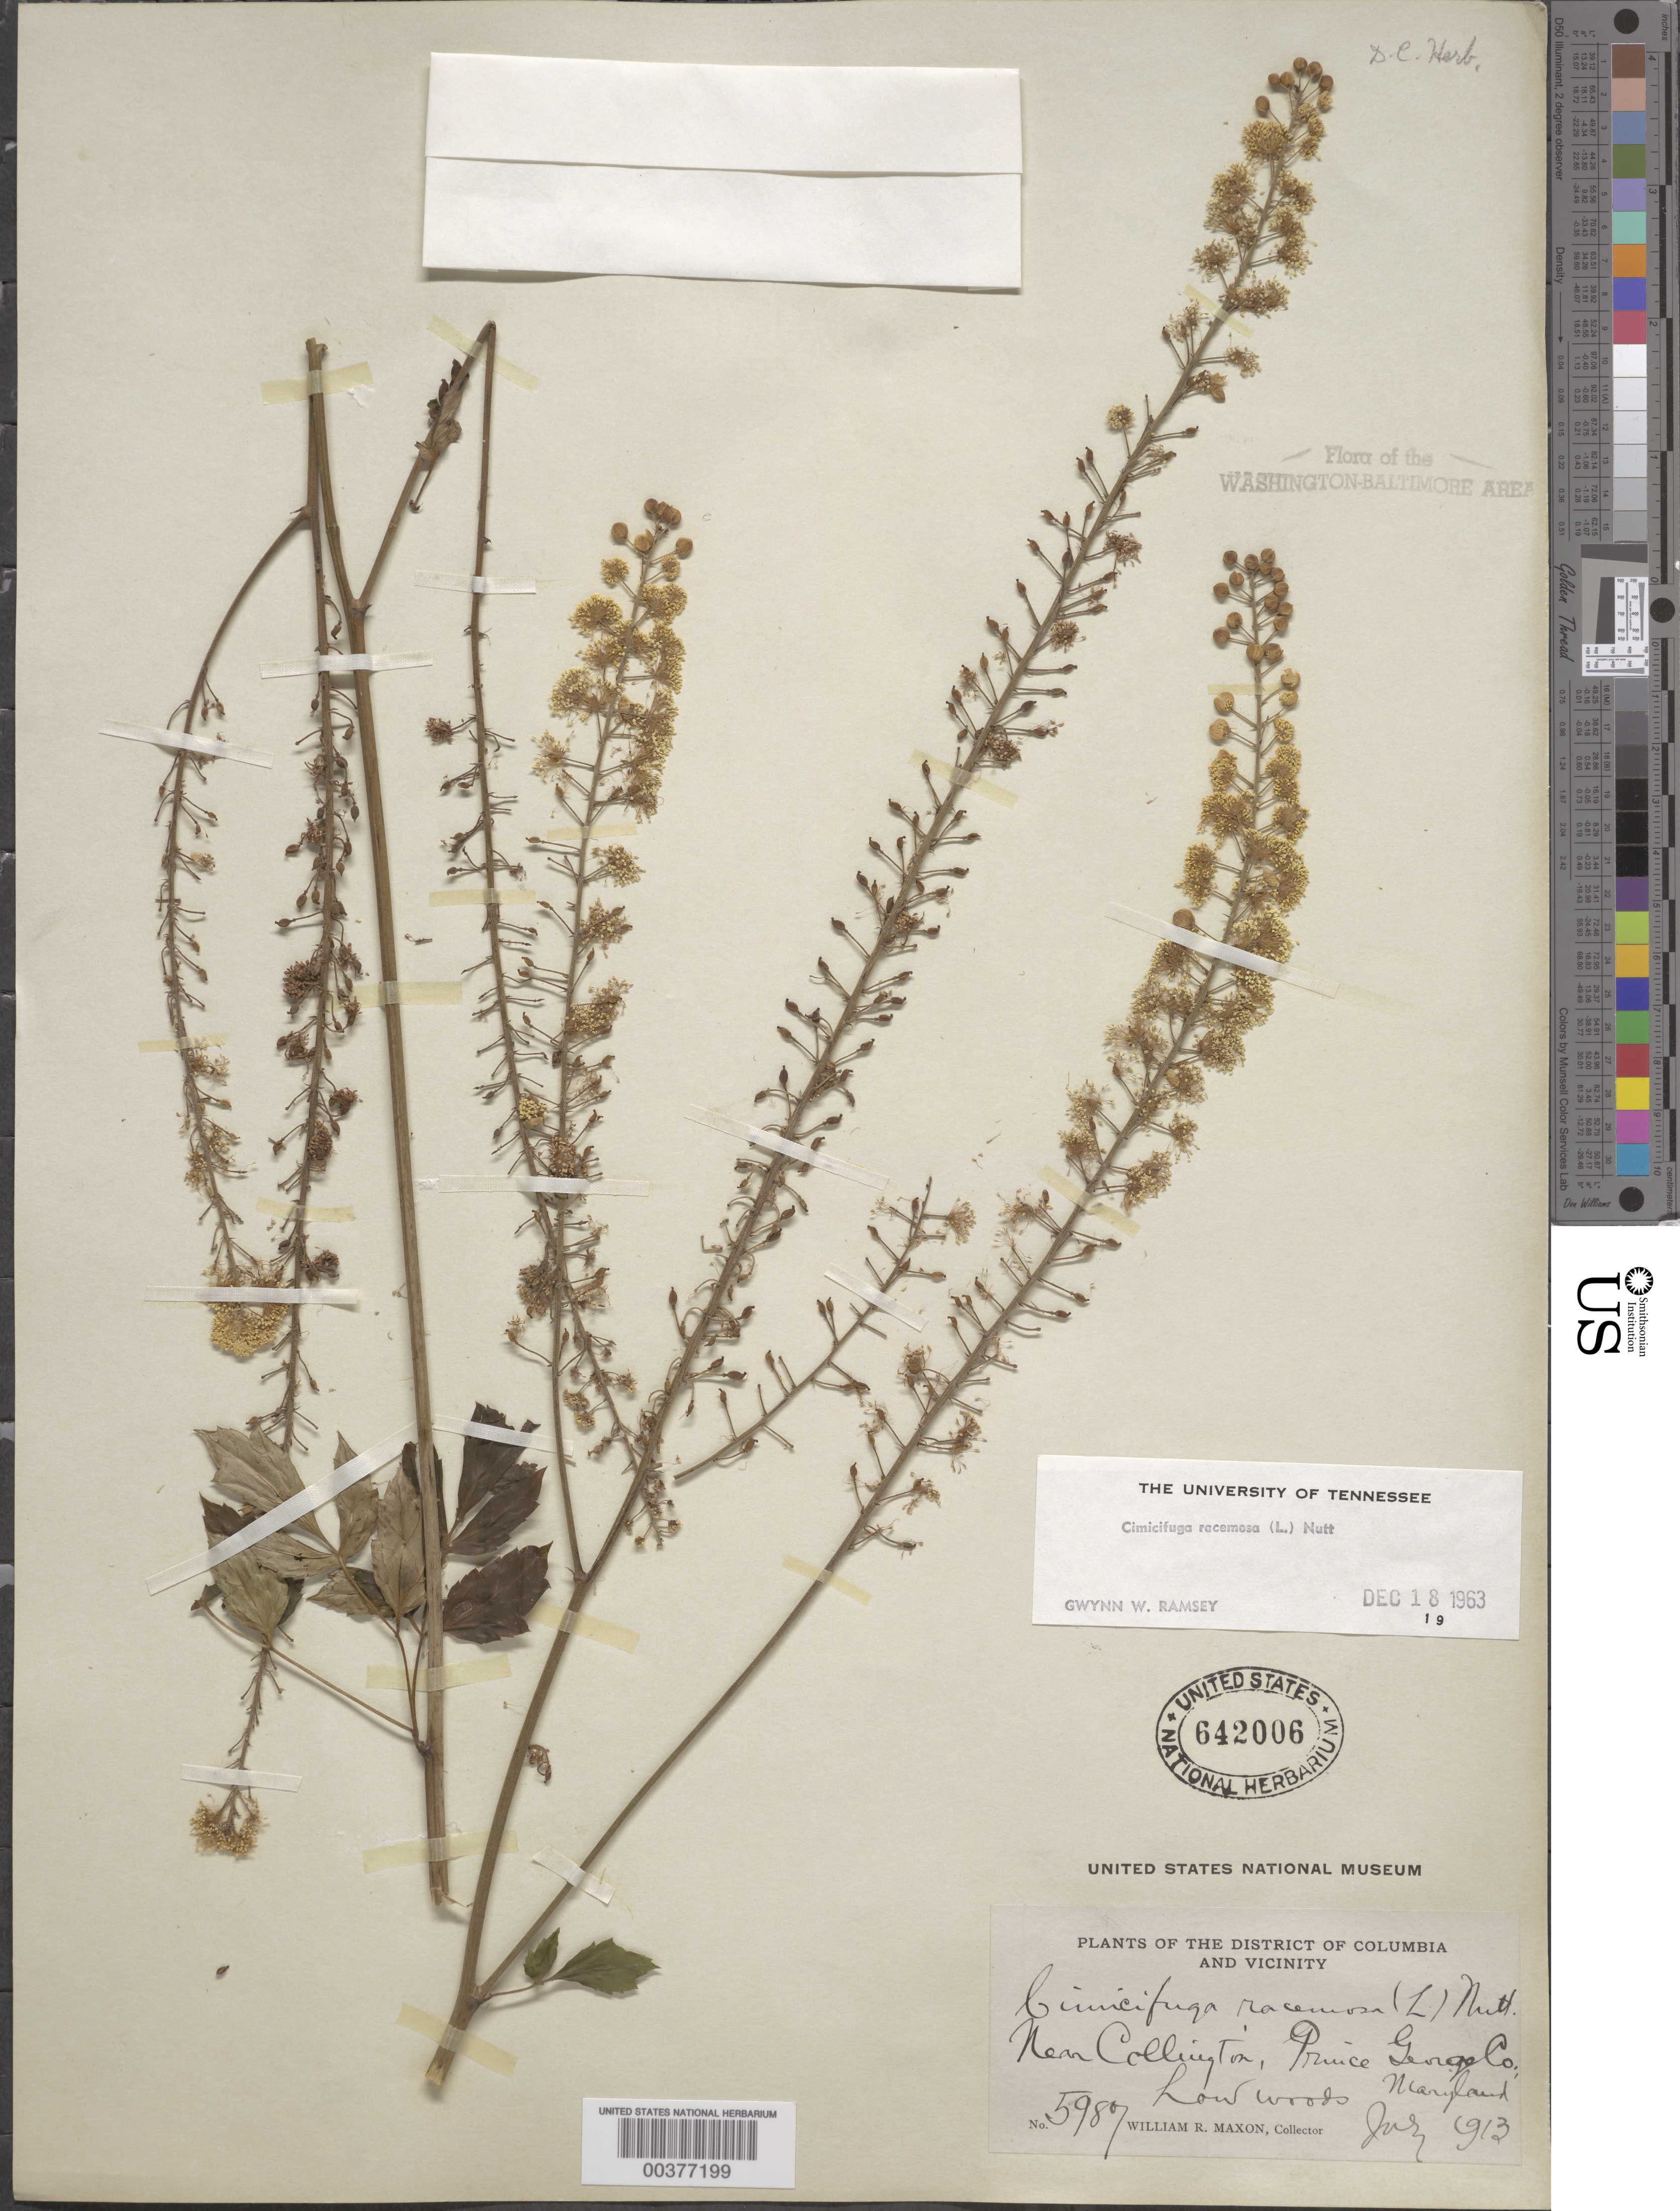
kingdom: Plantae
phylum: Tracheophyta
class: Magnoliopsida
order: Ranunculales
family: Ranunculaceae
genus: Actaea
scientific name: Actaea racemosa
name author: L.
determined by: Strong, M. T., (US), Smithsonian Institution - National Museum of Natural History (UNITED STATES)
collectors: W. R. Maxon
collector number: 5987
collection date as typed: Jul 1913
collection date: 1913-07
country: United States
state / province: Maryland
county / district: Prince George's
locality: Collington vicinity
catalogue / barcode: US 642006